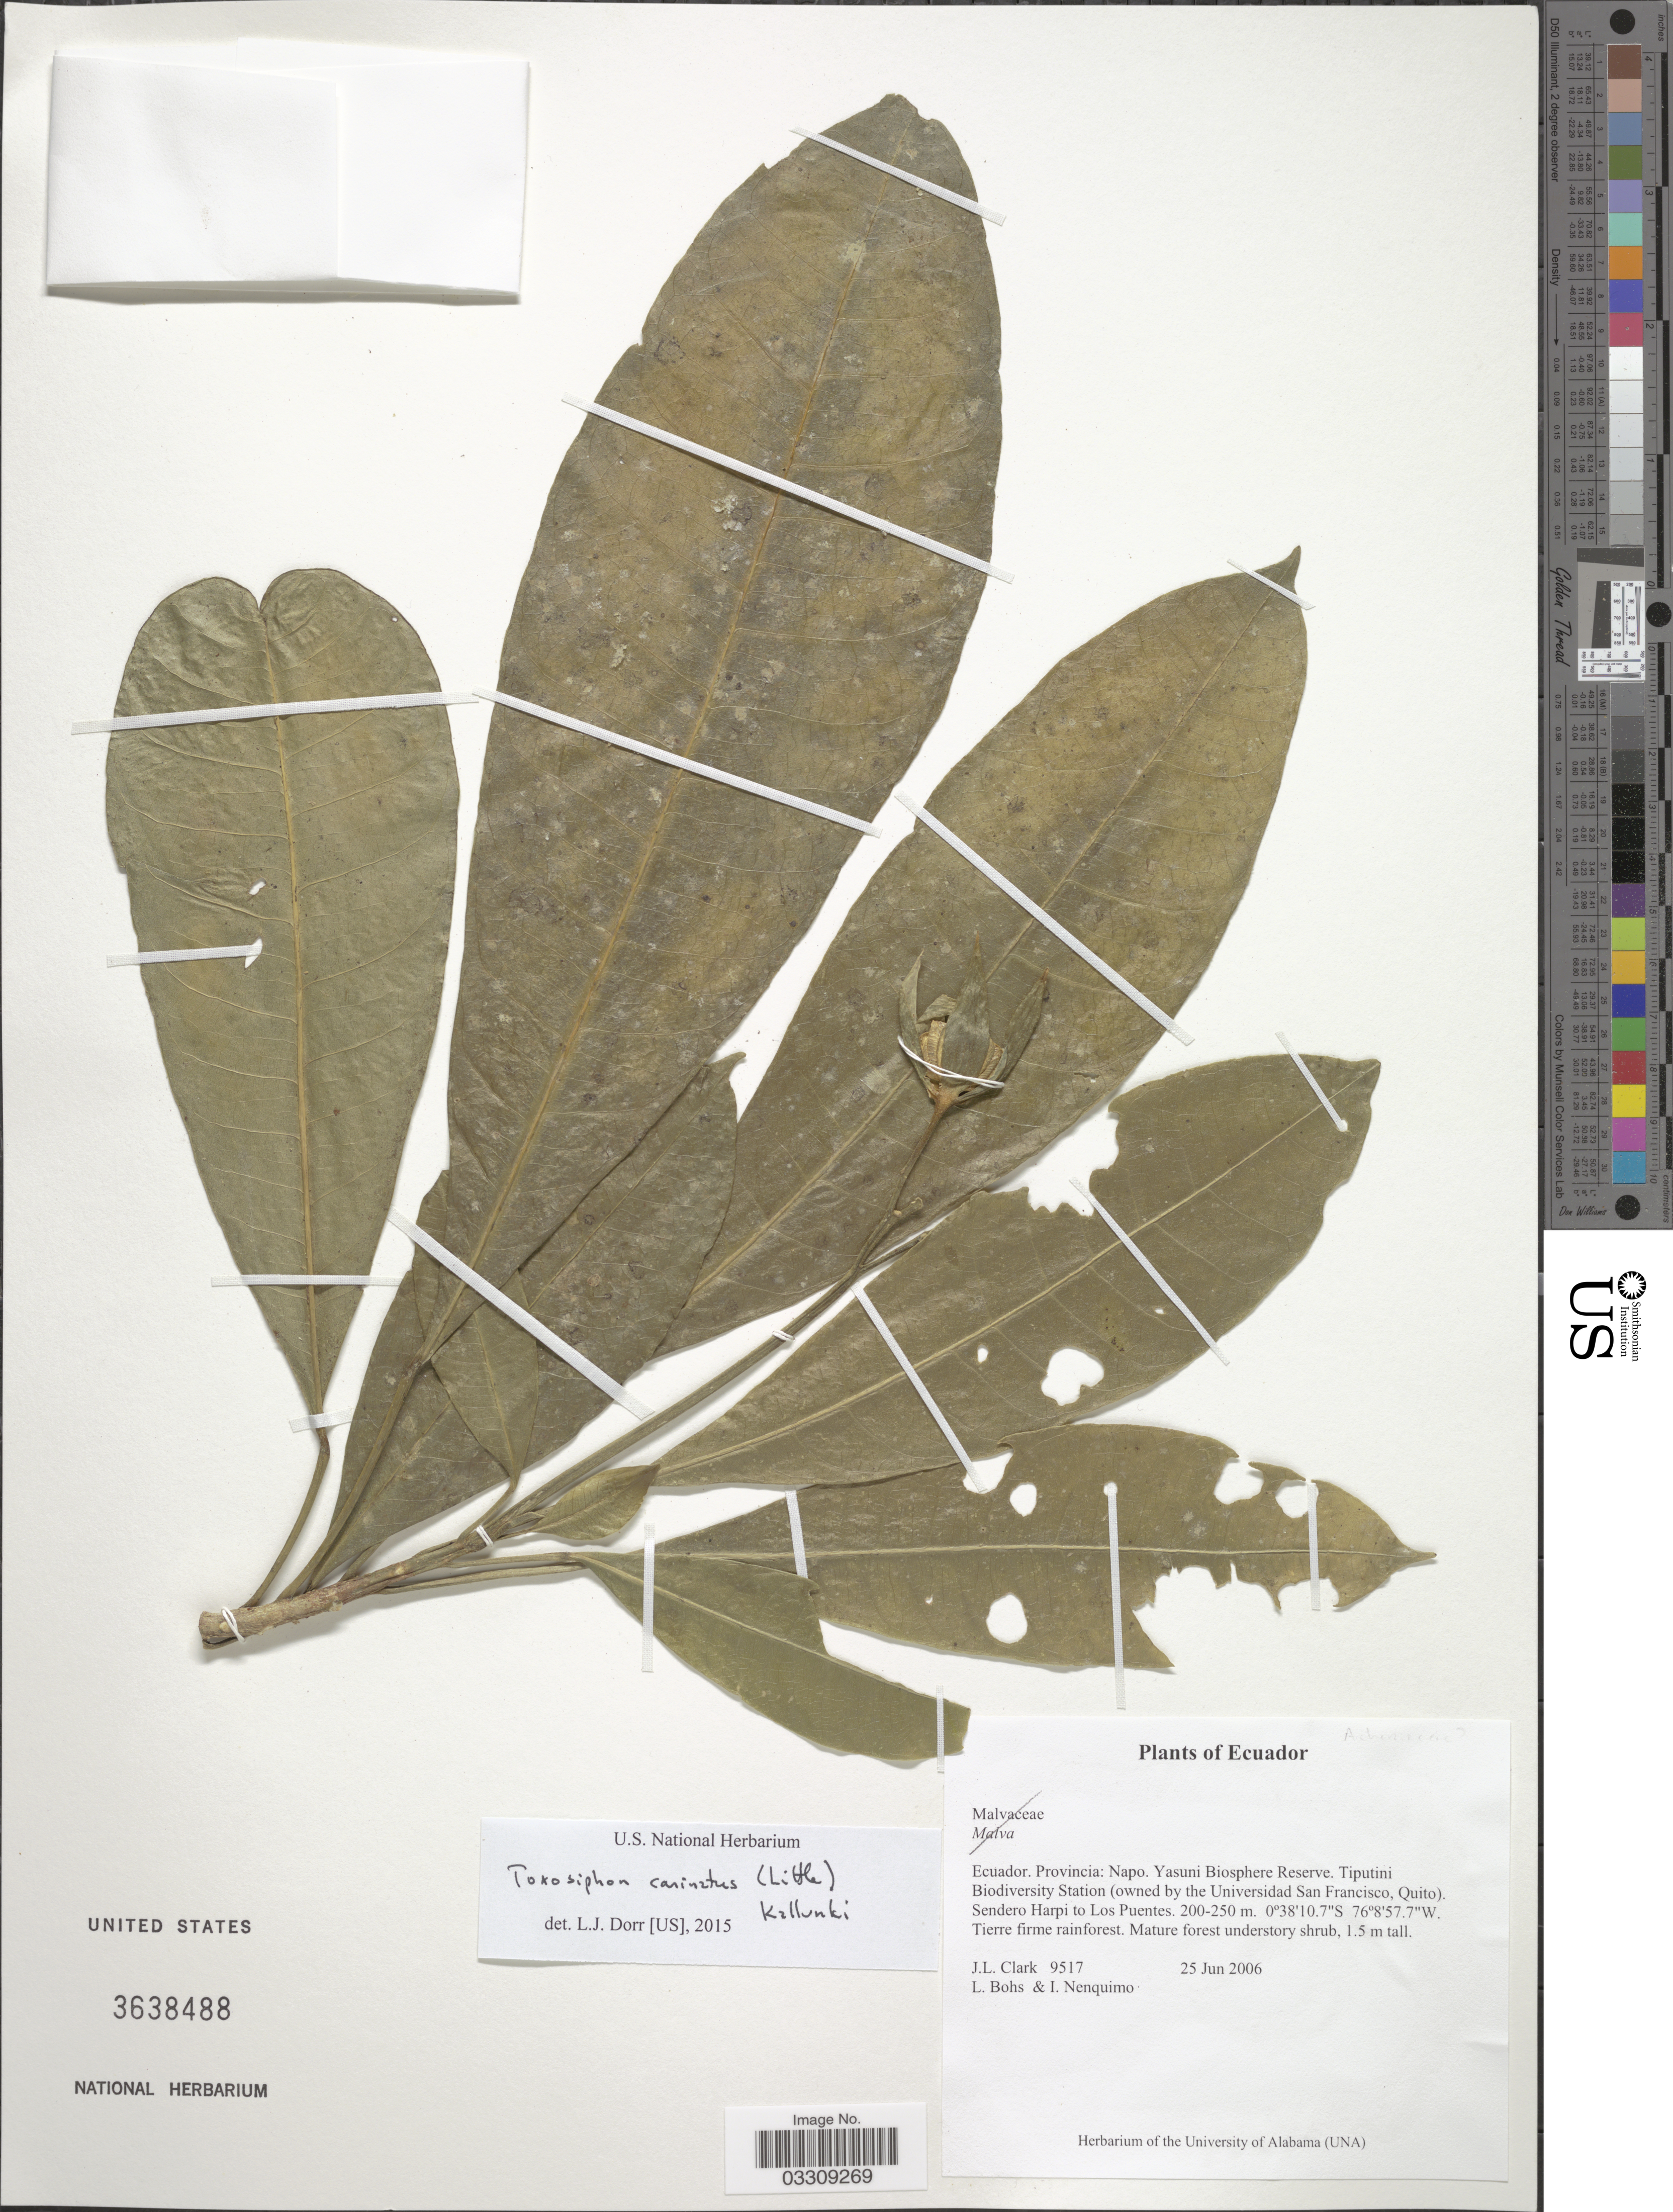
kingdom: Plantae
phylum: Tracheophyta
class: Magnoliopsida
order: Sapindales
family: Rutaceae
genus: Toxosiphon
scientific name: Toxosiphon carinatus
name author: (Little) Kallunki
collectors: J. J. Clark, L. A. Bohs & I. Nenquimo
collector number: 9517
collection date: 2006-06-25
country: Ecuador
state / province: Napo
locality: Yasuni Biosphere Reserve. Tiputini Biodiversity Station. Sendero Harpi to Los Puentes.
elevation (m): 200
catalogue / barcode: US 3638488